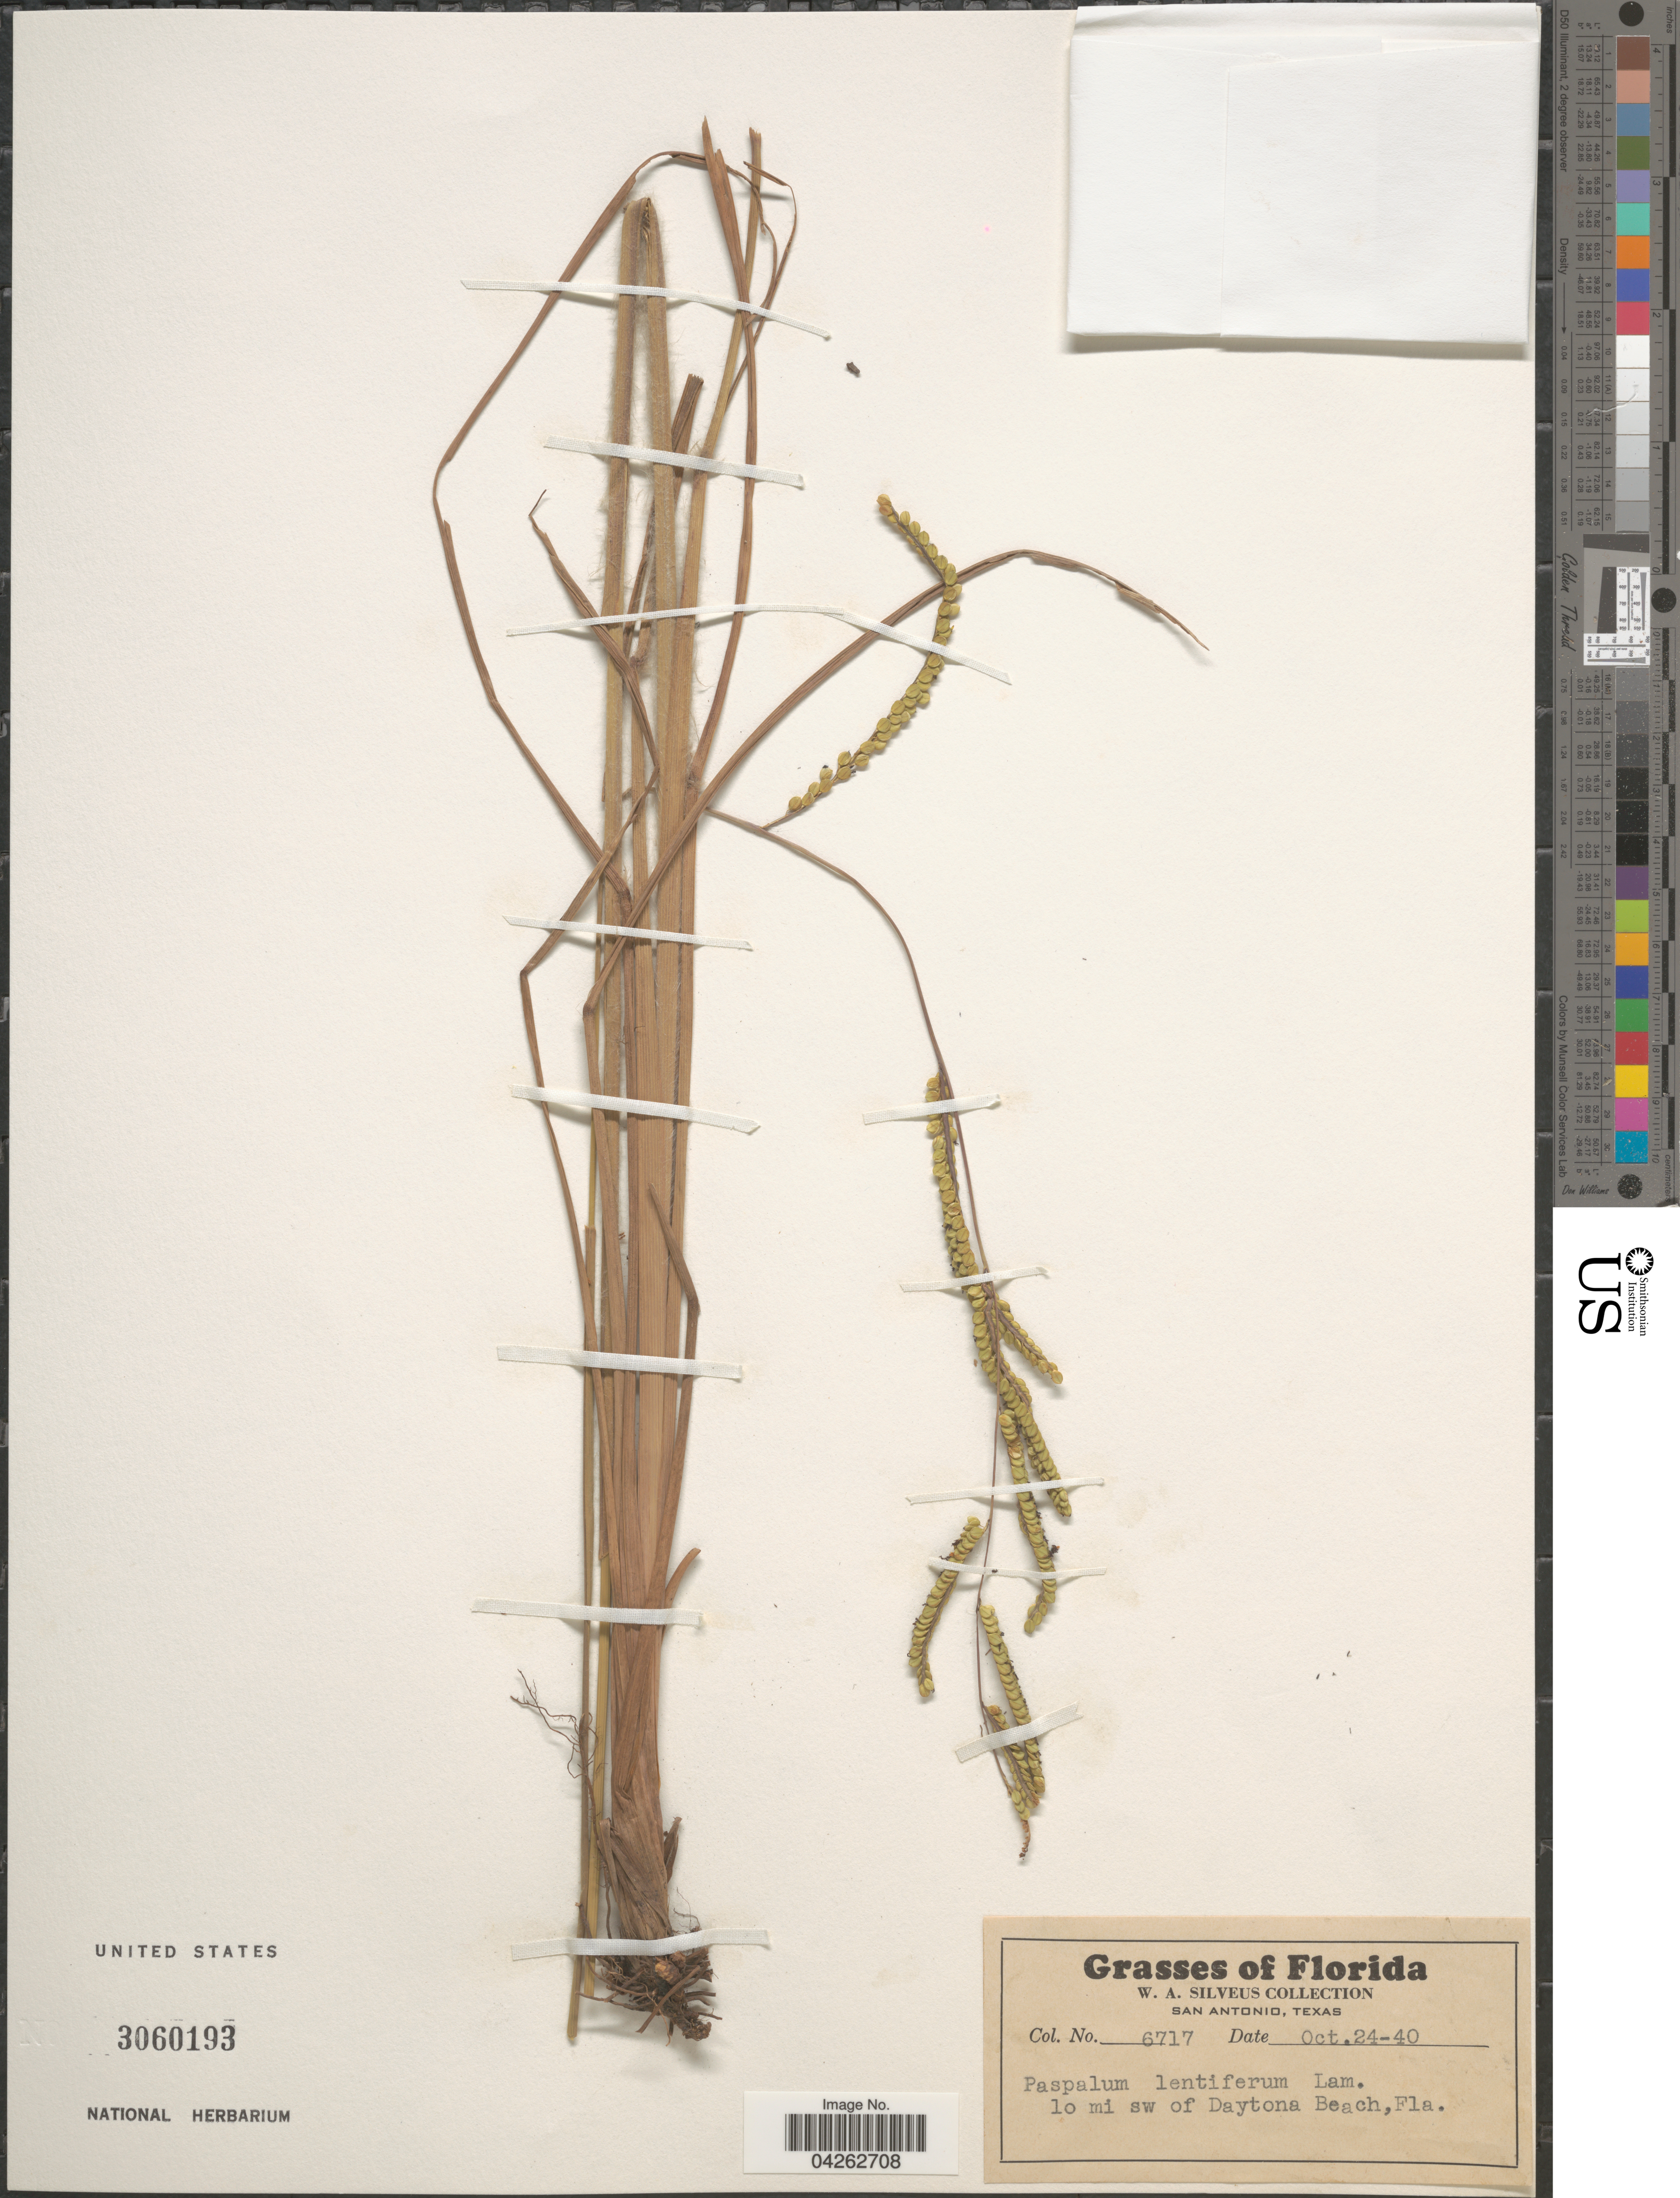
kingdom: Plantae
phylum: Tracheophyta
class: Liliopsida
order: Poales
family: Poaceae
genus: Paspalum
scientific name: Paspalum lentiferum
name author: Lam.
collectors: W. Silveus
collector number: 6717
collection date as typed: Transcribed d/m/y: 24/10/40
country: United States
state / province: Florida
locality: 10 mi sw of Daytona Beach.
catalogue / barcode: US 3060193